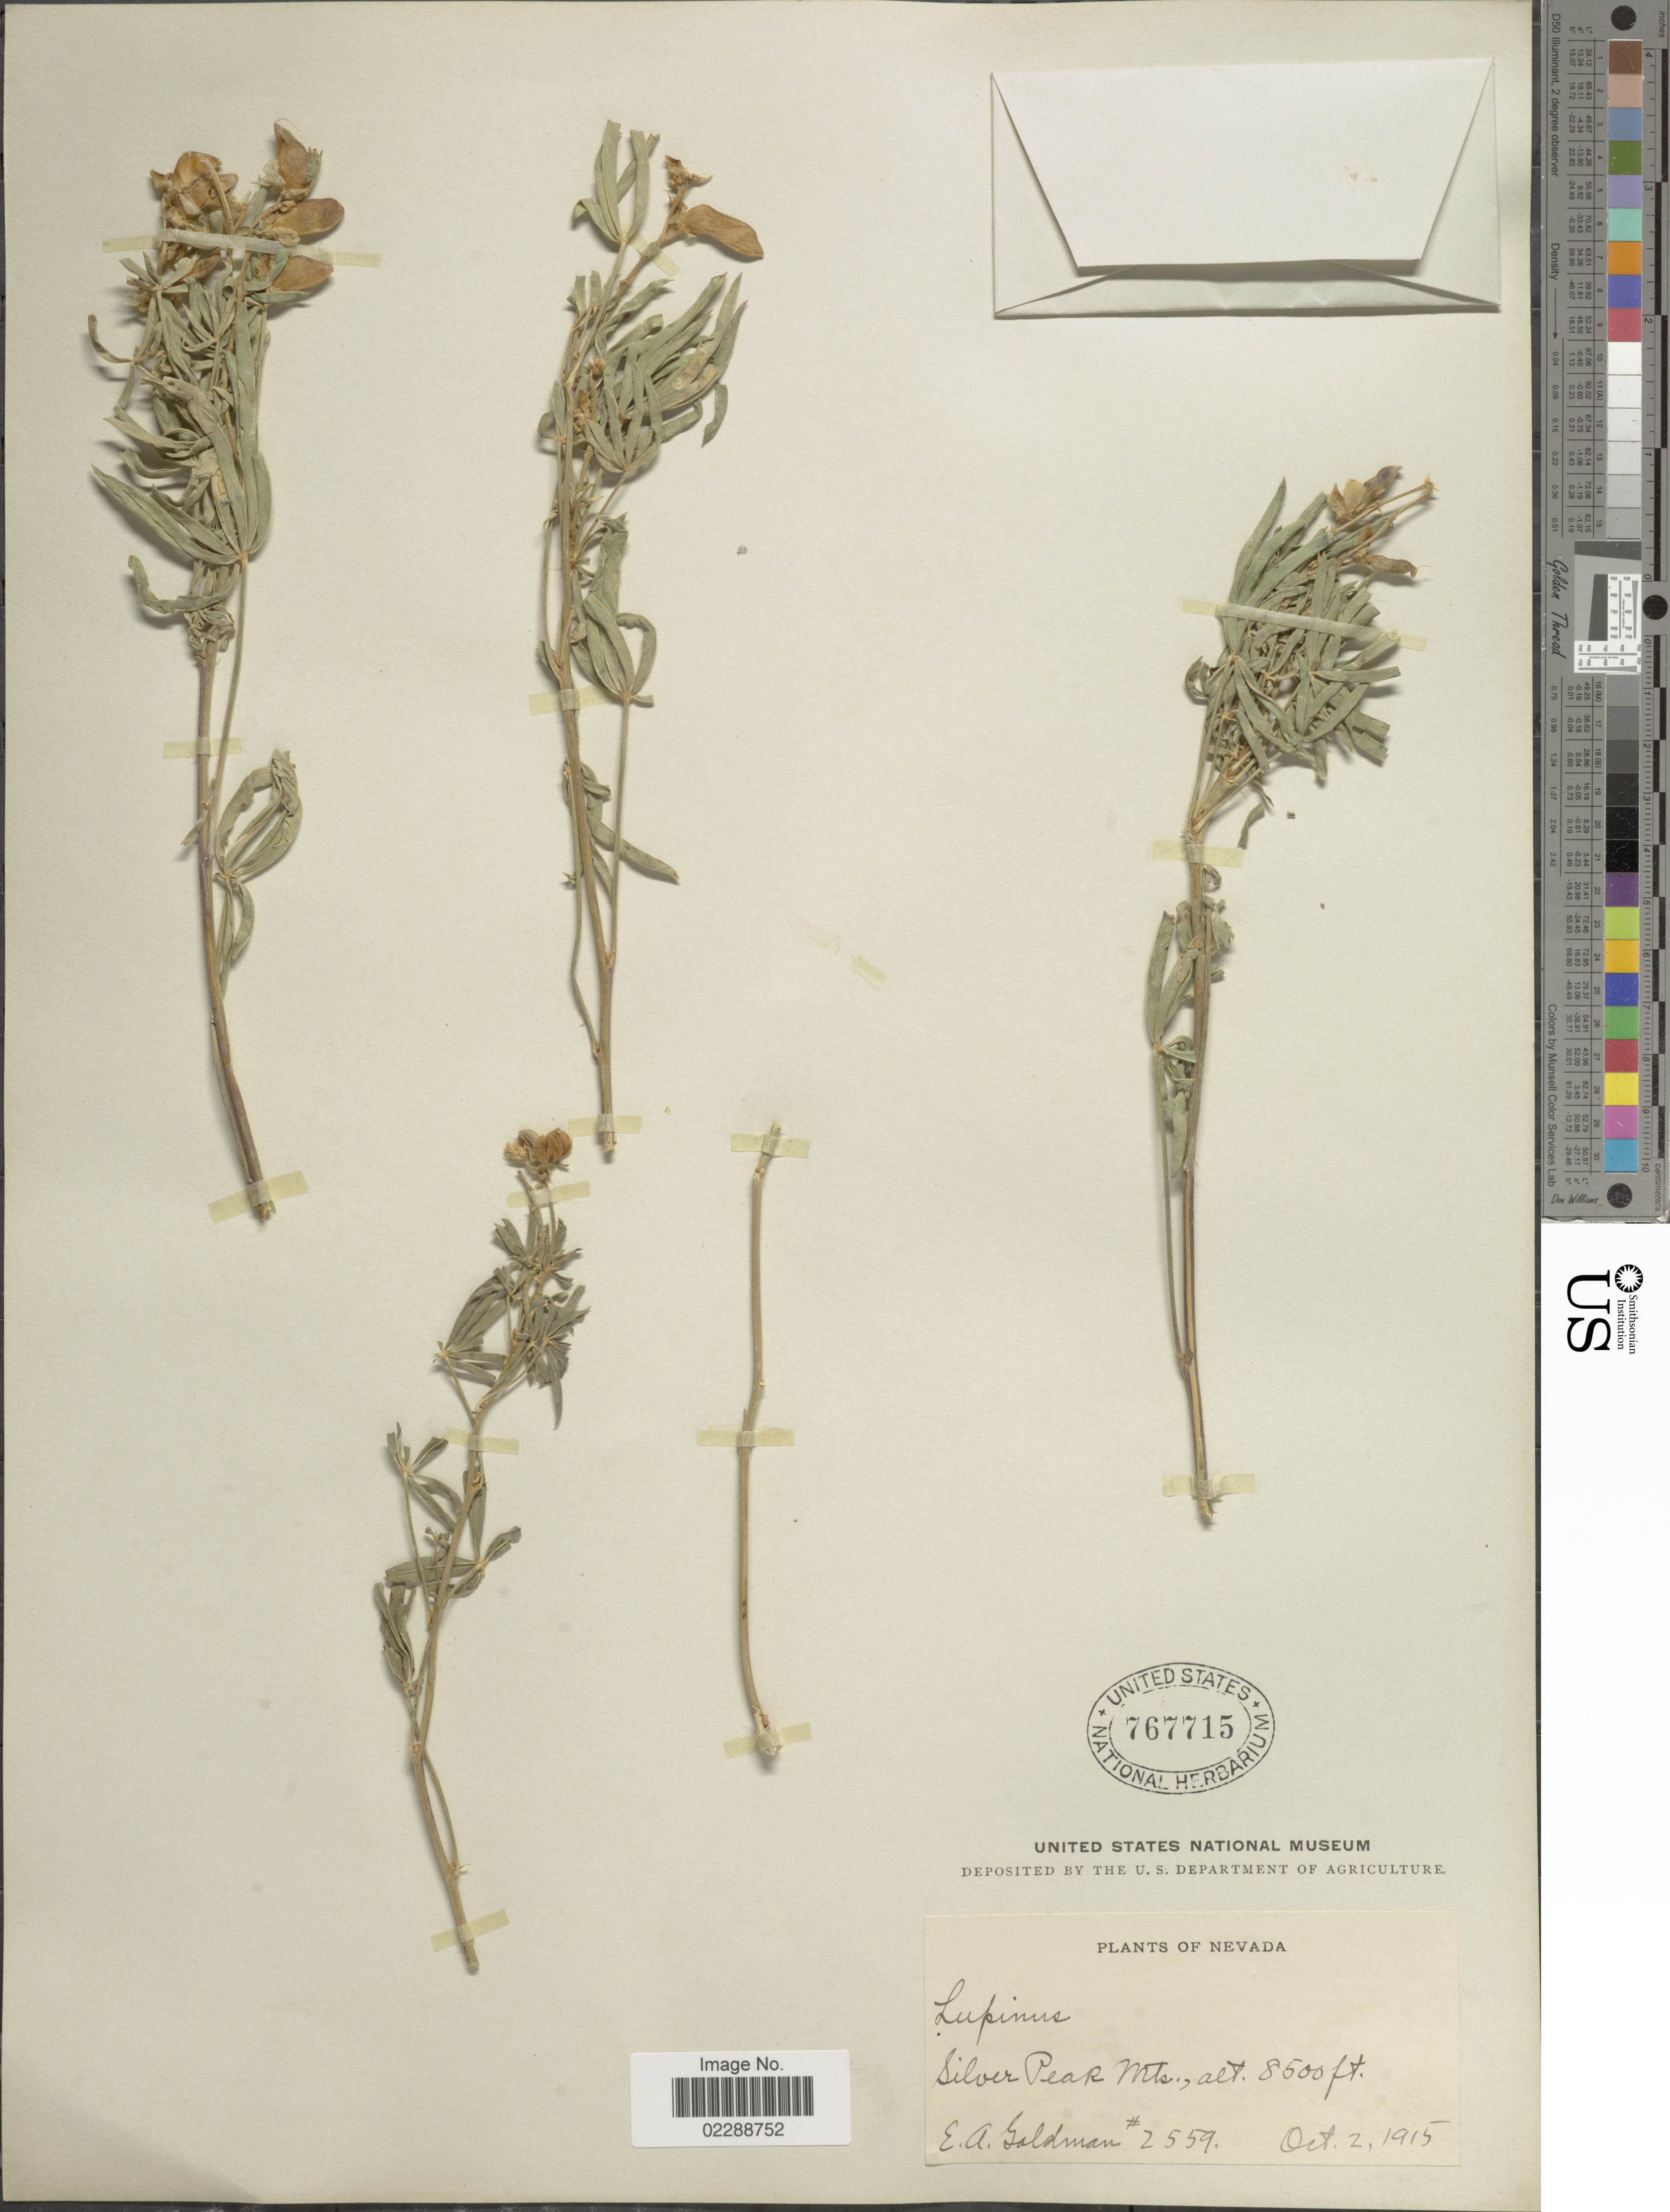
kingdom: Plantae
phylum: Tracheophyta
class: Magnoliopsida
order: Fabales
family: Fabaceae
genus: Lupinus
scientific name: Lupinus sp.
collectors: E. A. Goldman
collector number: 2559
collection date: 1915-10-02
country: United States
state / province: Nevada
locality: Silver Peak Mts.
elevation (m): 2591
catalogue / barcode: US 767715